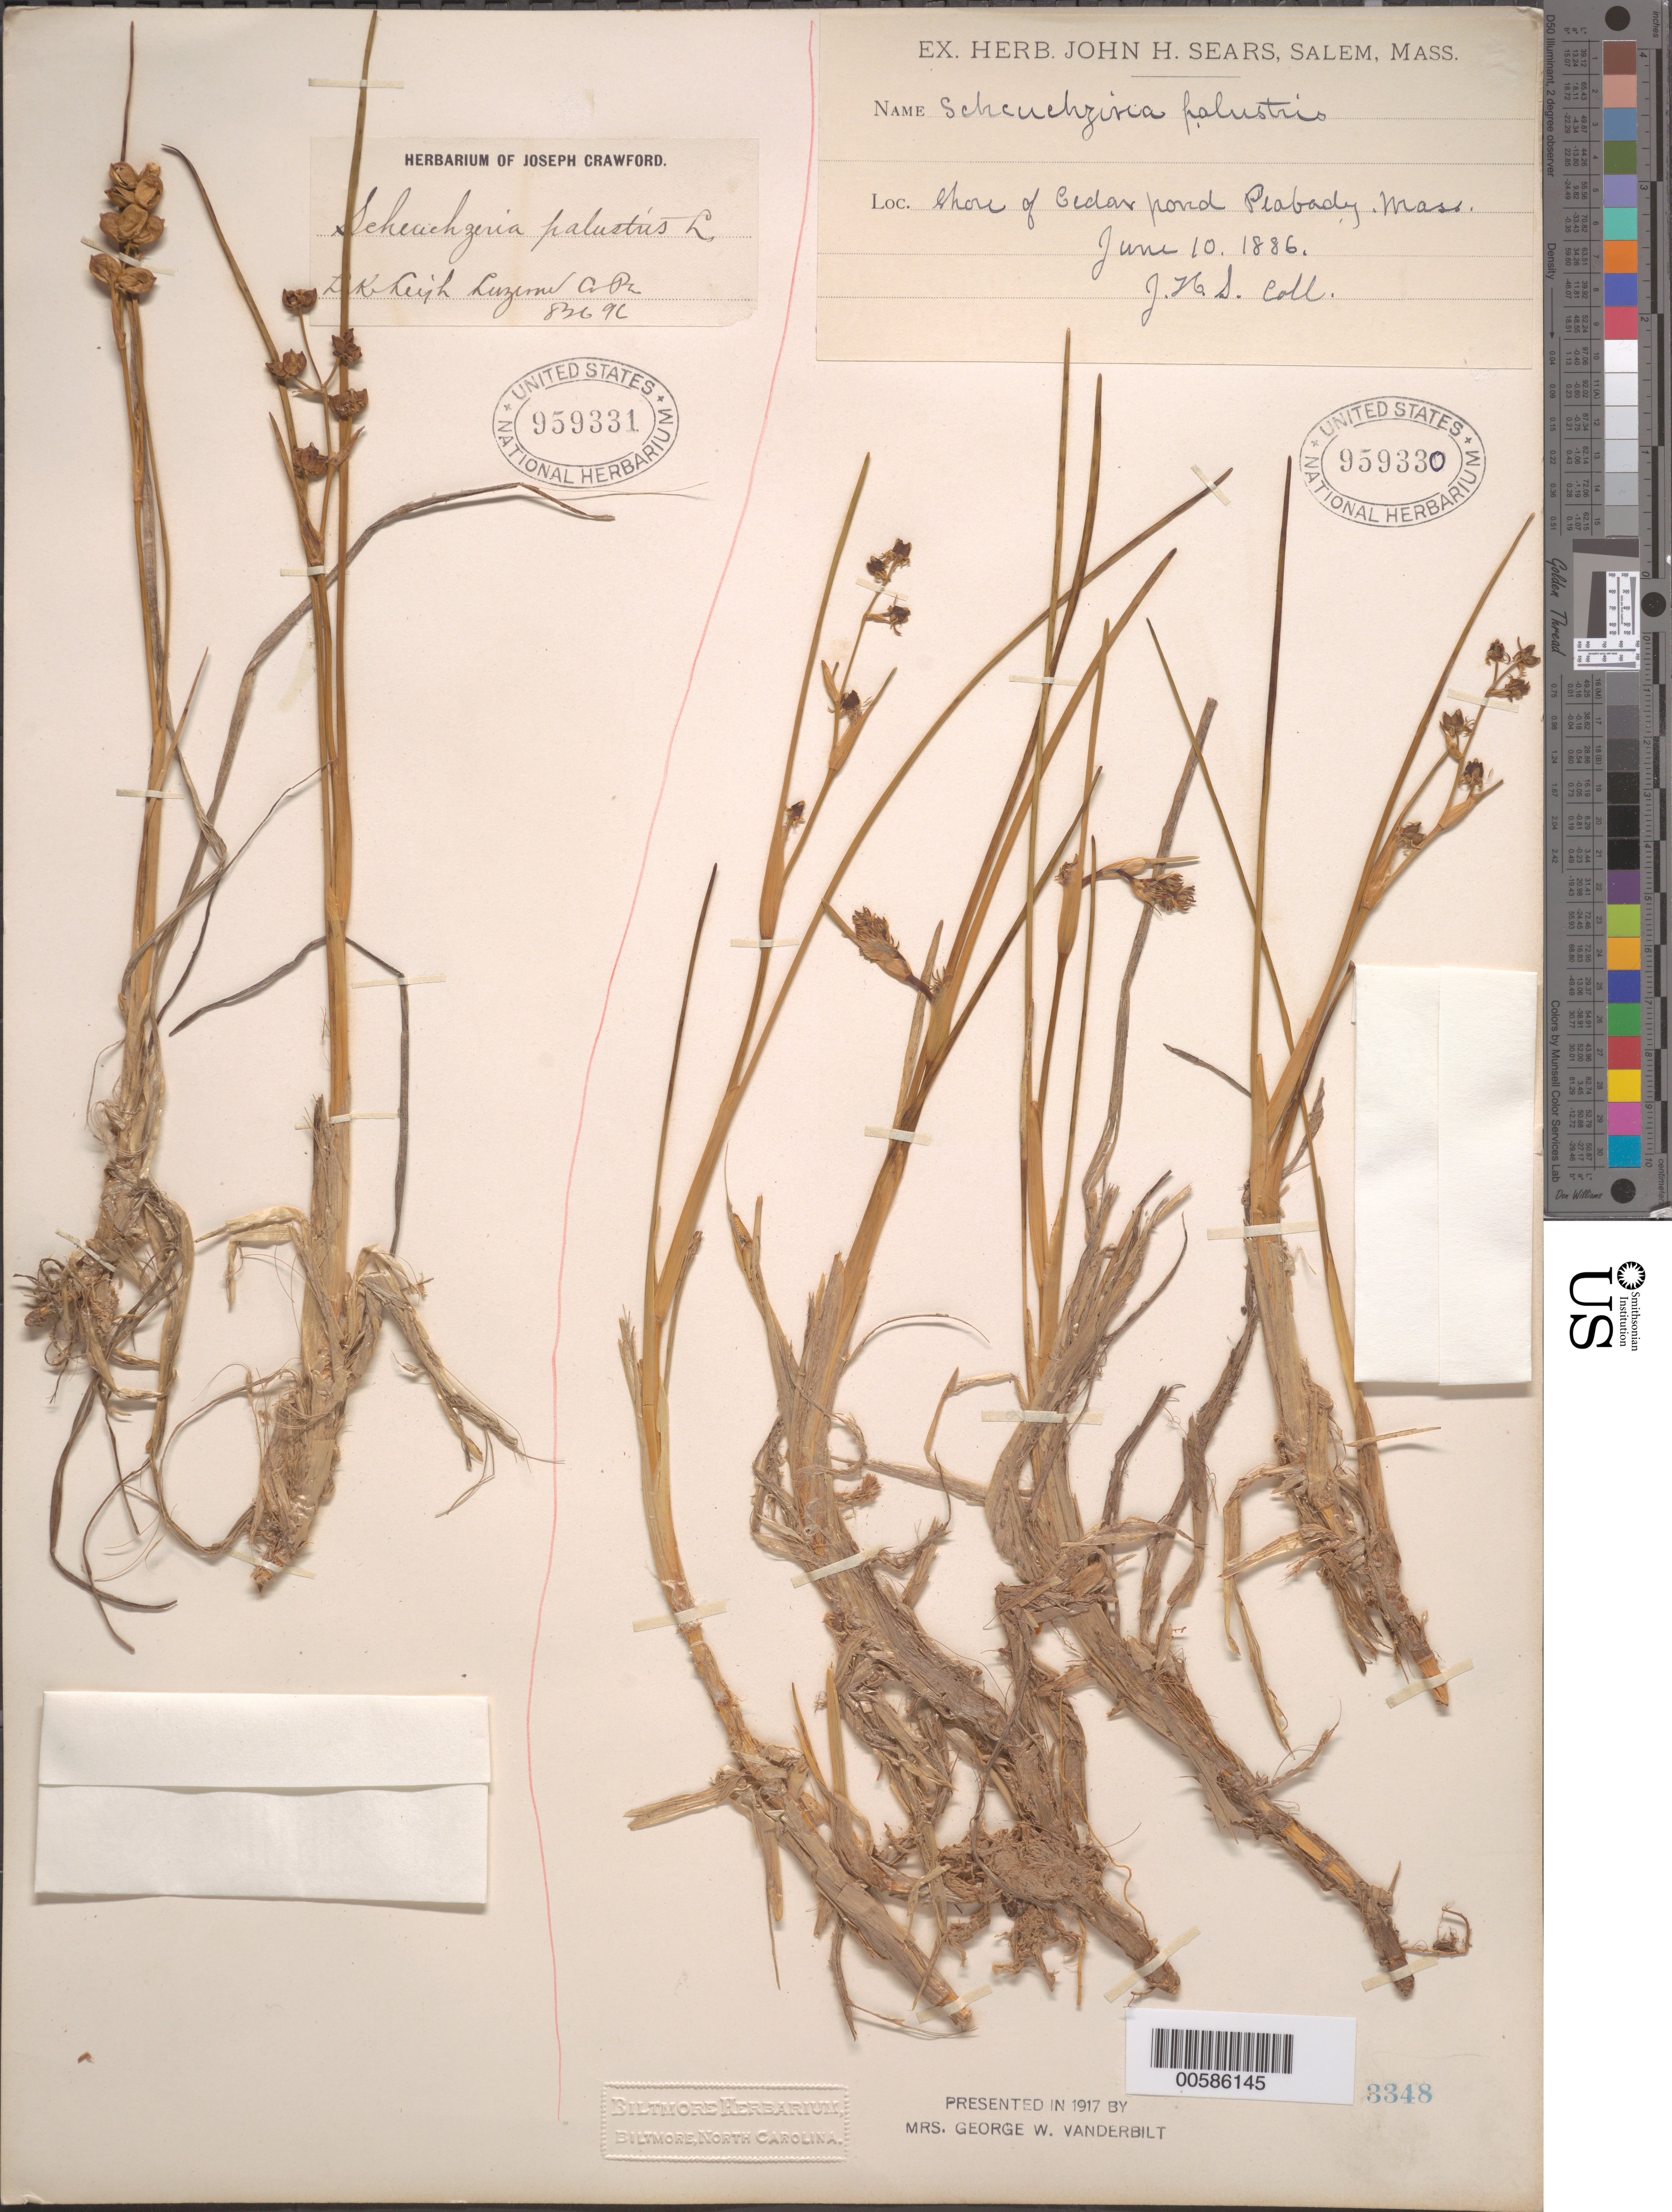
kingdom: Plantae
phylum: Tracheophyta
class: Liliopsida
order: Alismatales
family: Scheuchzeriaceae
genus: Scheuchzeria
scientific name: Scheuchzeria palustris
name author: L.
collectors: J. Sears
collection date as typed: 10 Jun 1886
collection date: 1886-06-10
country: United States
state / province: Massachusetts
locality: Shore of Cedar Pond, Peabody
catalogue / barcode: US 959330